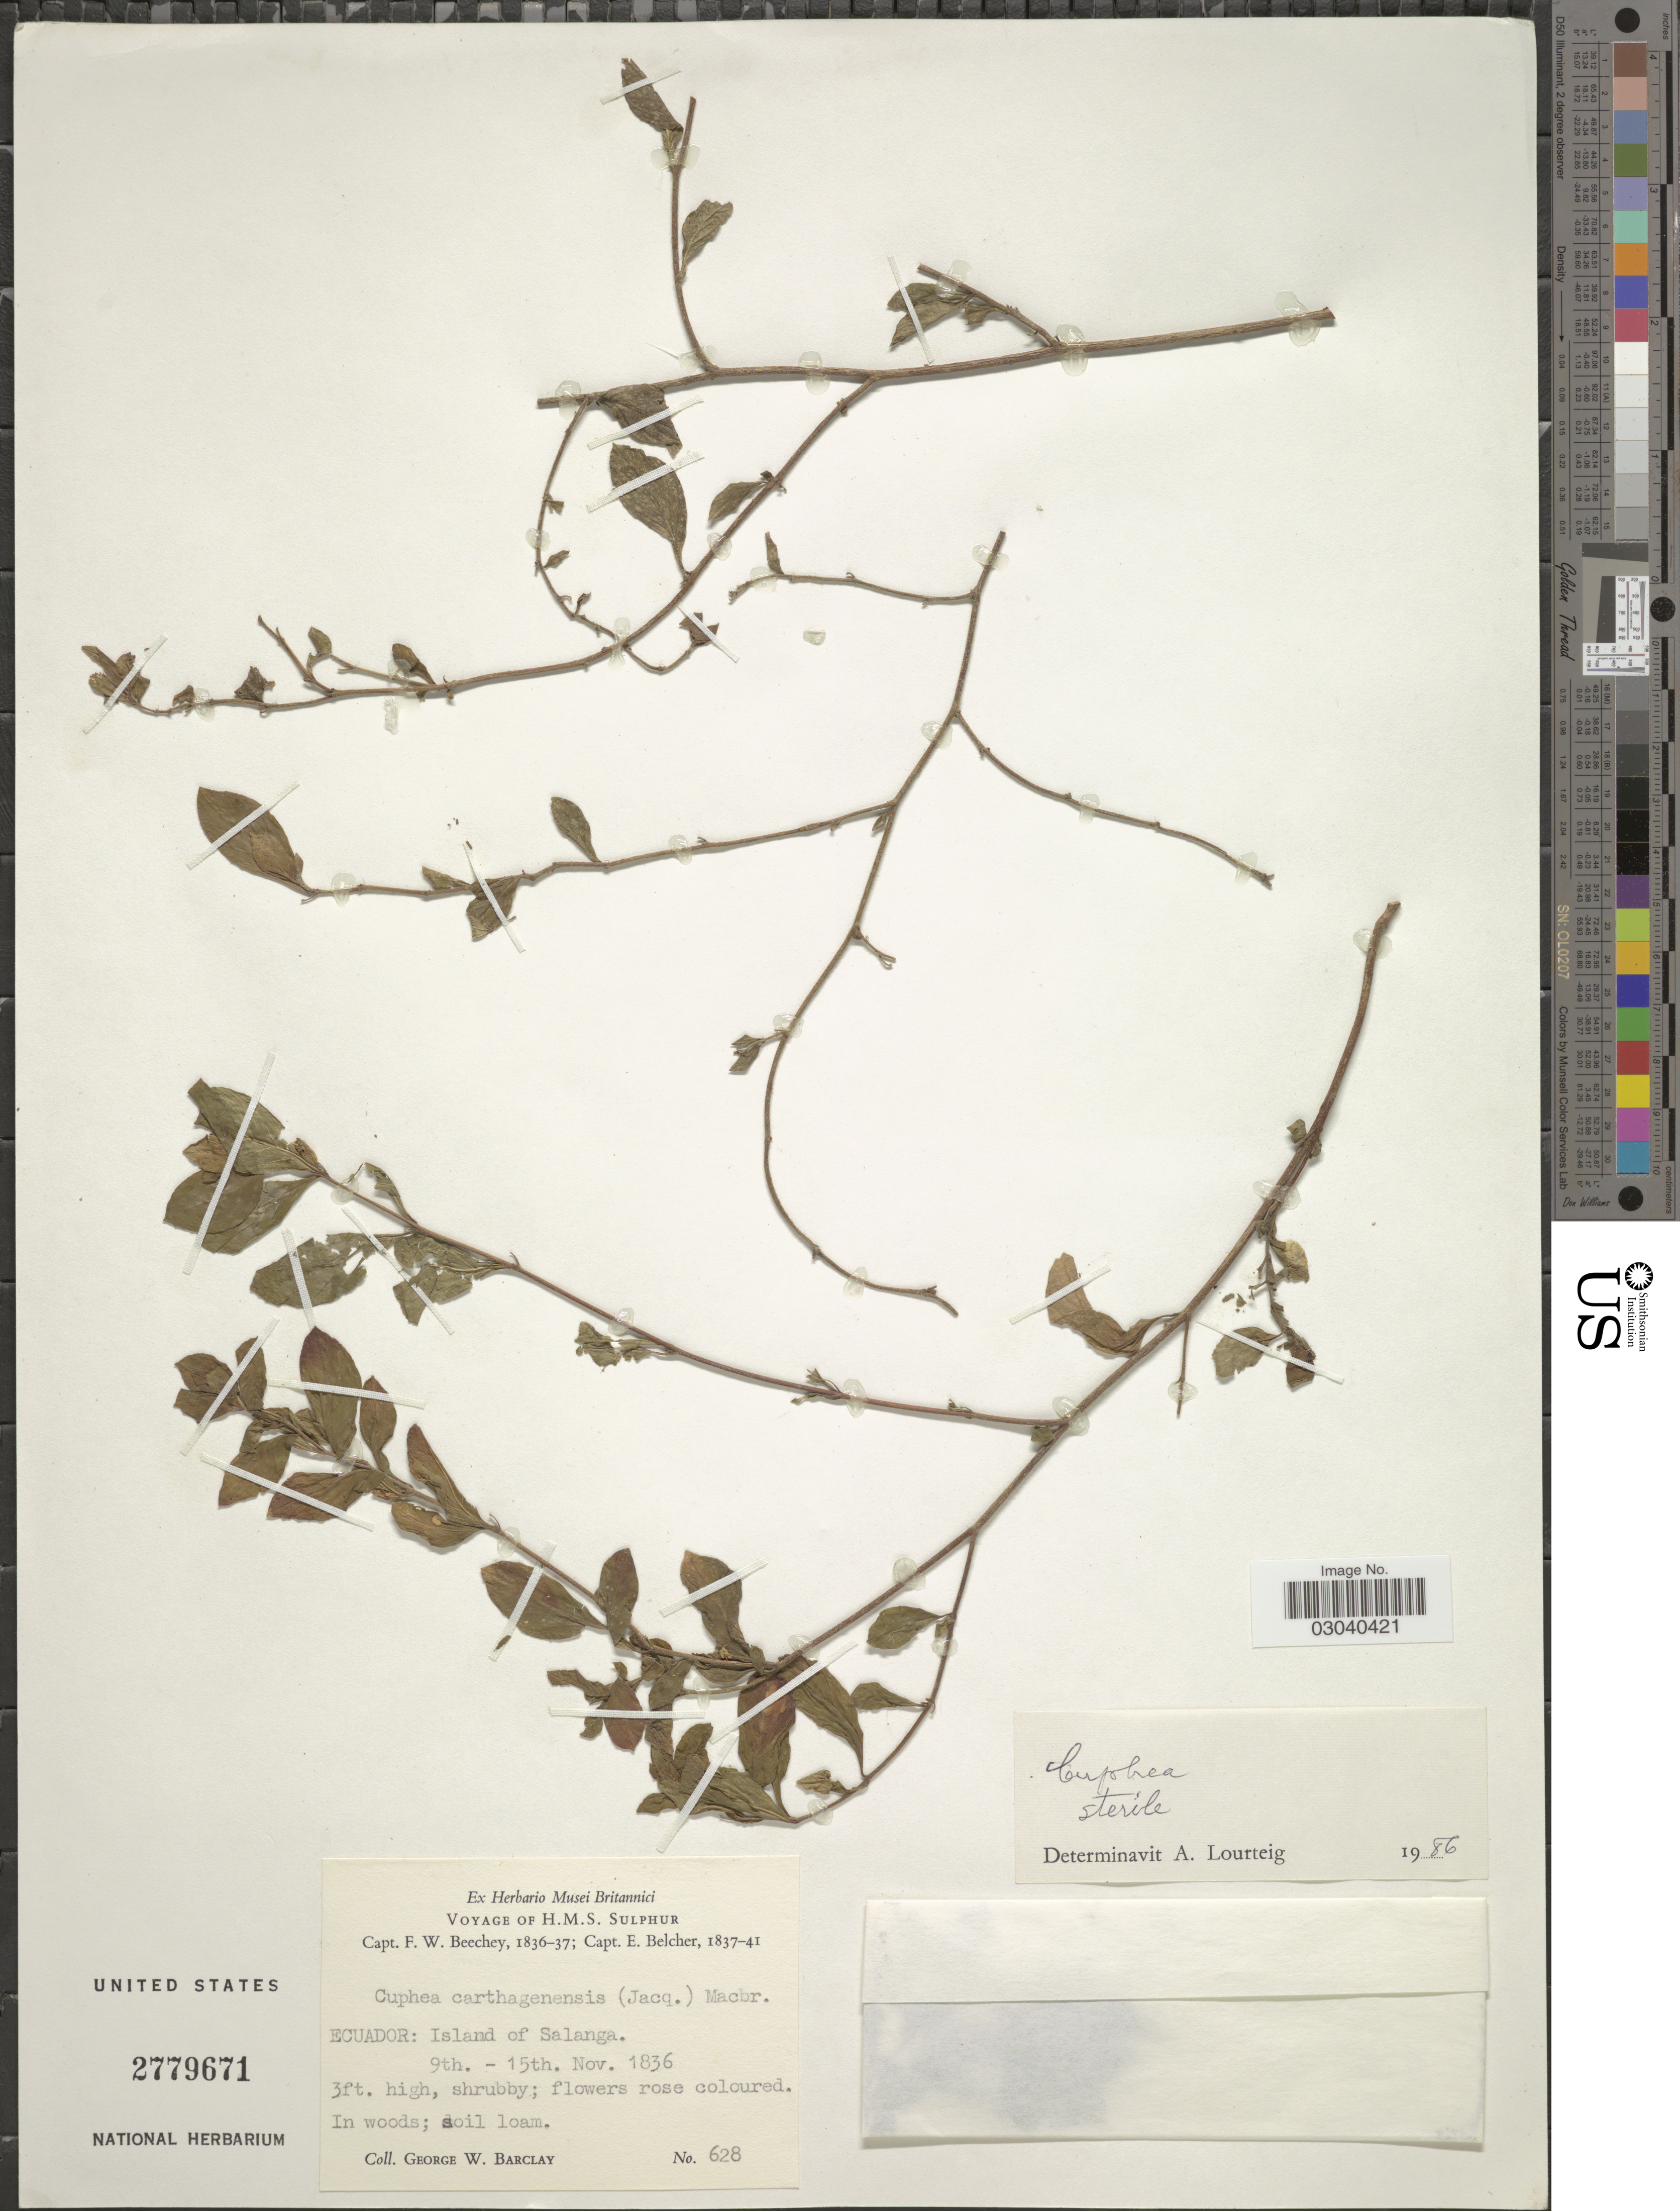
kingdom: Plantae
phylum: Tracheophyta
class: Magnoliopsida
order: Myrtales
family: Lythraceae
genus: Cuphea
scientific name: Cuphea sp.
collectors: G. W. Barclay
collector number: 628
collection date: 1836-11-09/1836-11-15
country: Ecuador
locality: Island of Salanga.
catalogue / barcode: US 2779671